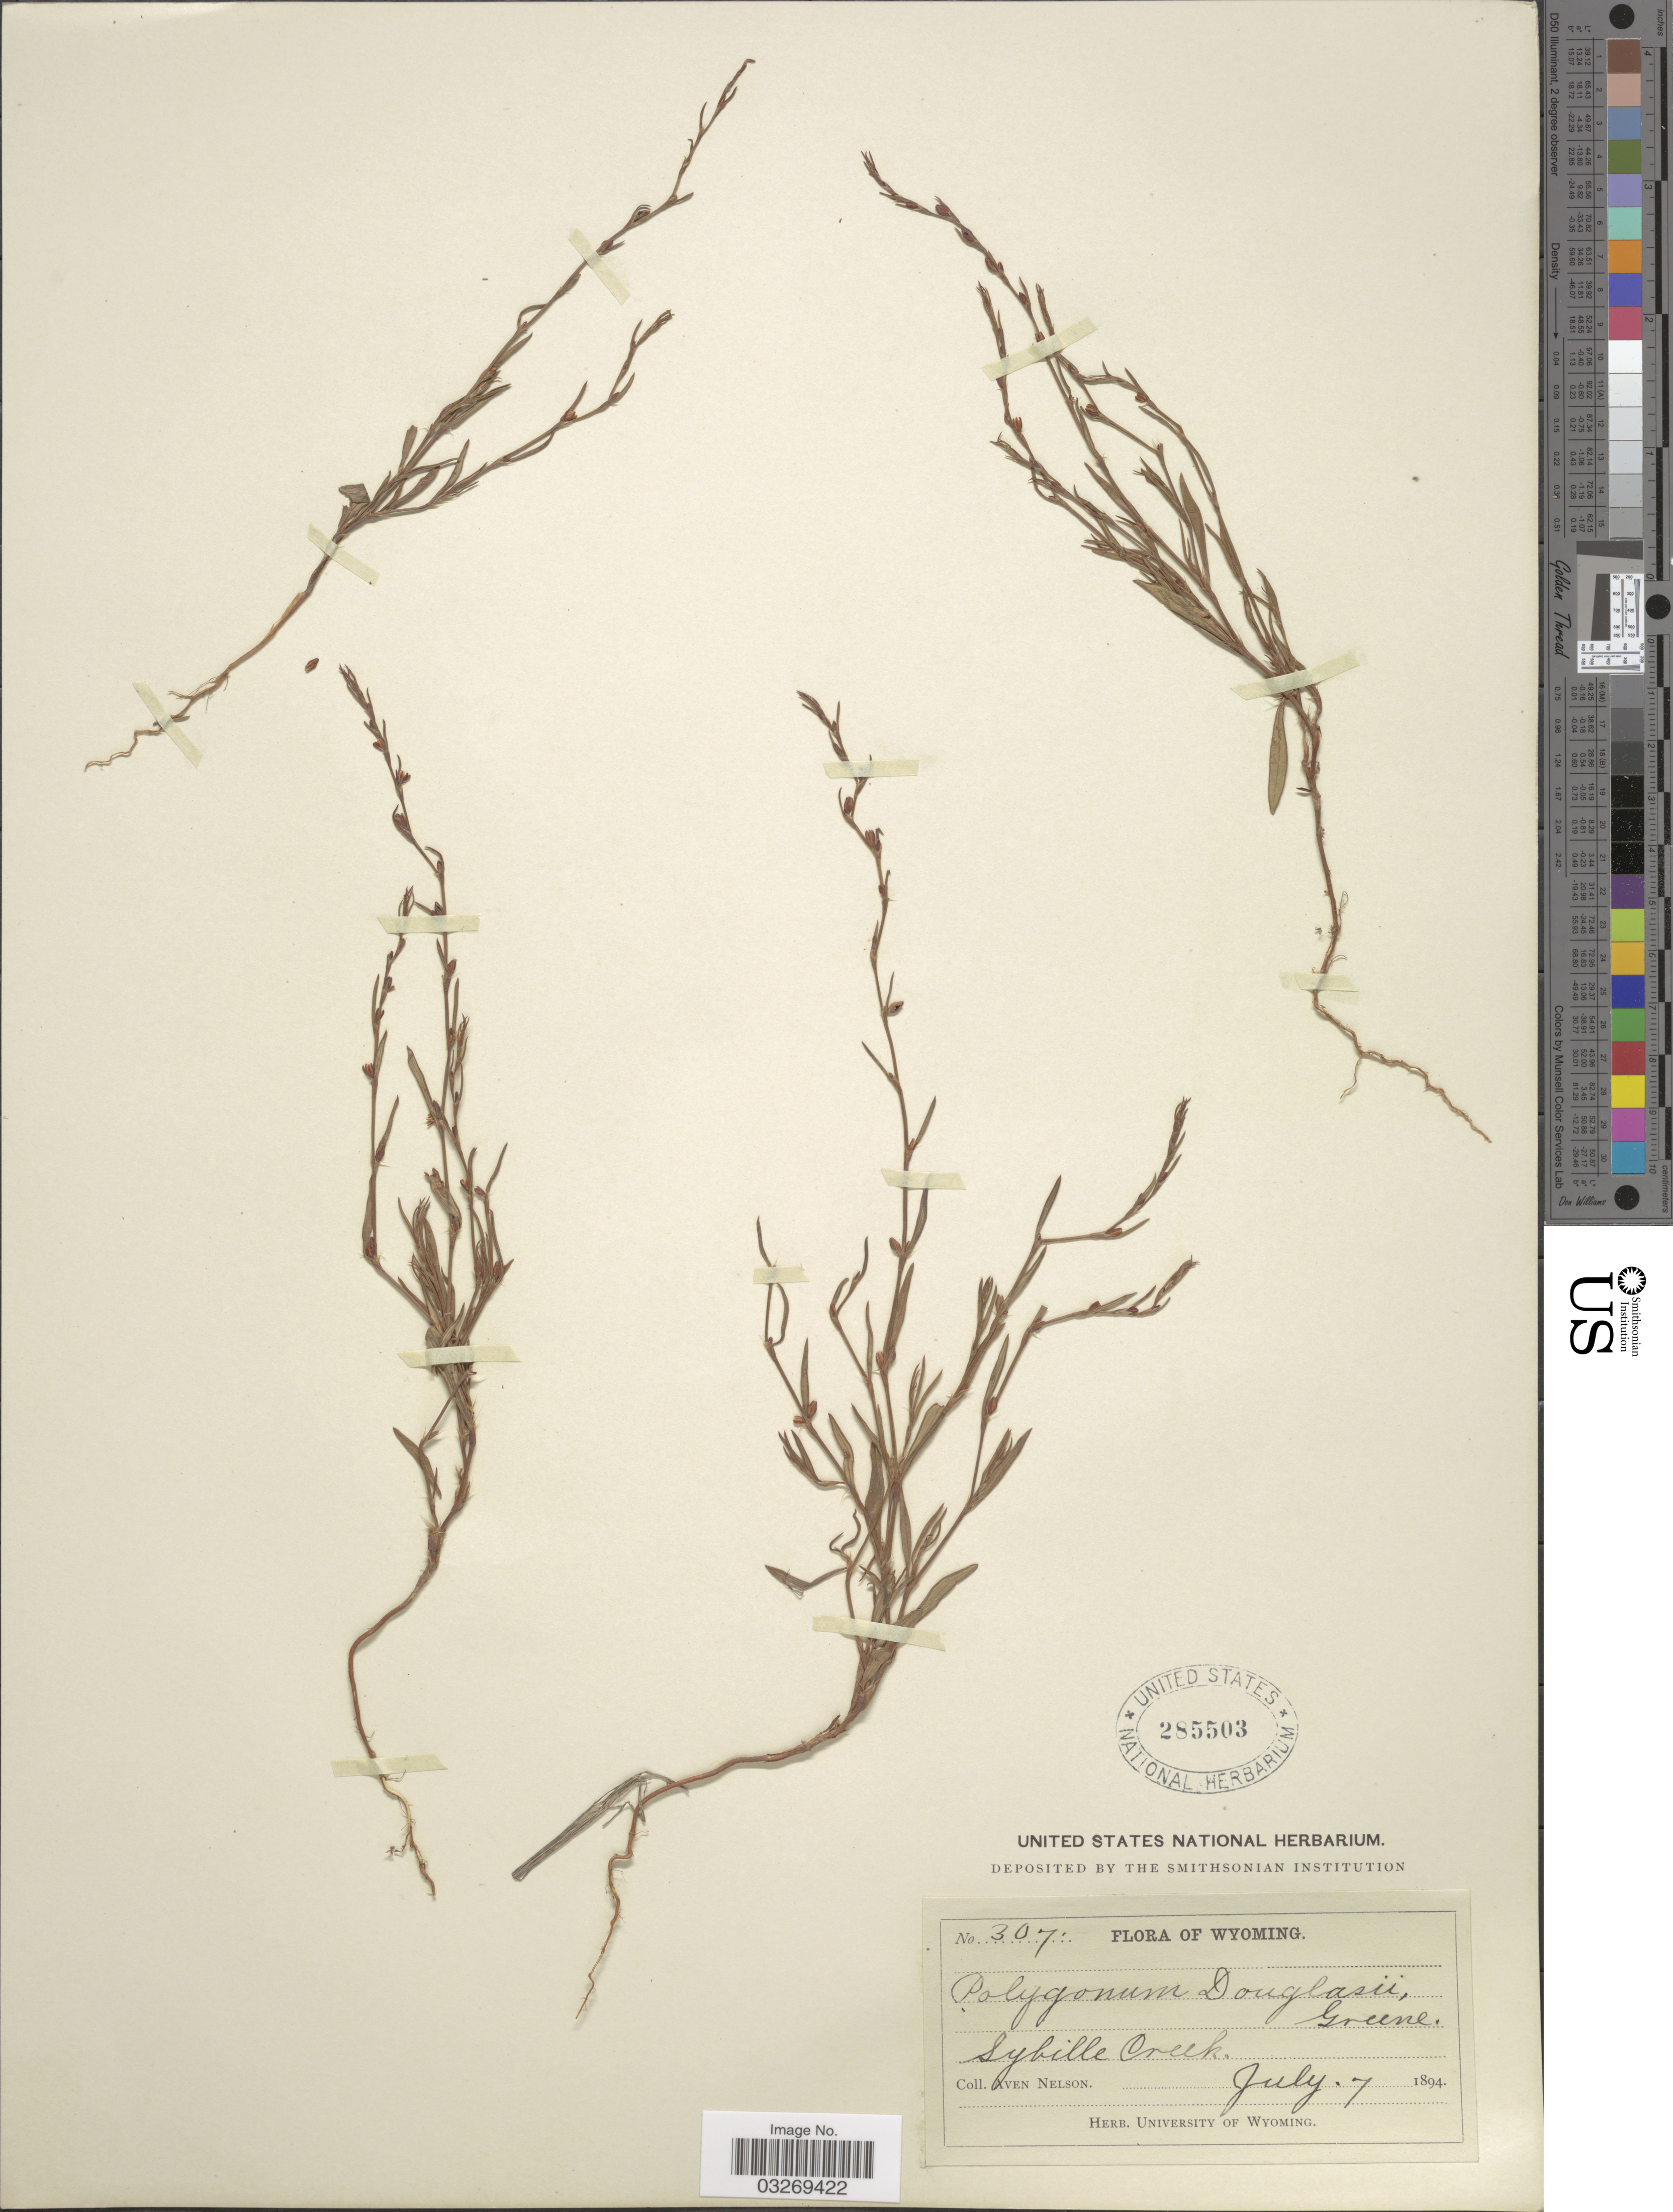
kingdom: Plantae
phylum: Tracheophyta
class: Magnoliopsida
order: Caryophyllales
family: Polygonaceae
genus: Polygonum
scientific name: Polygonum douglasii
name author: Greene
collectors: A. Nelson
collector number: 307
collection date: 1894-07-07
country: United States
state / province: Wyoming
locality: Sybille Creek.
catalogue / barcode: US 285503